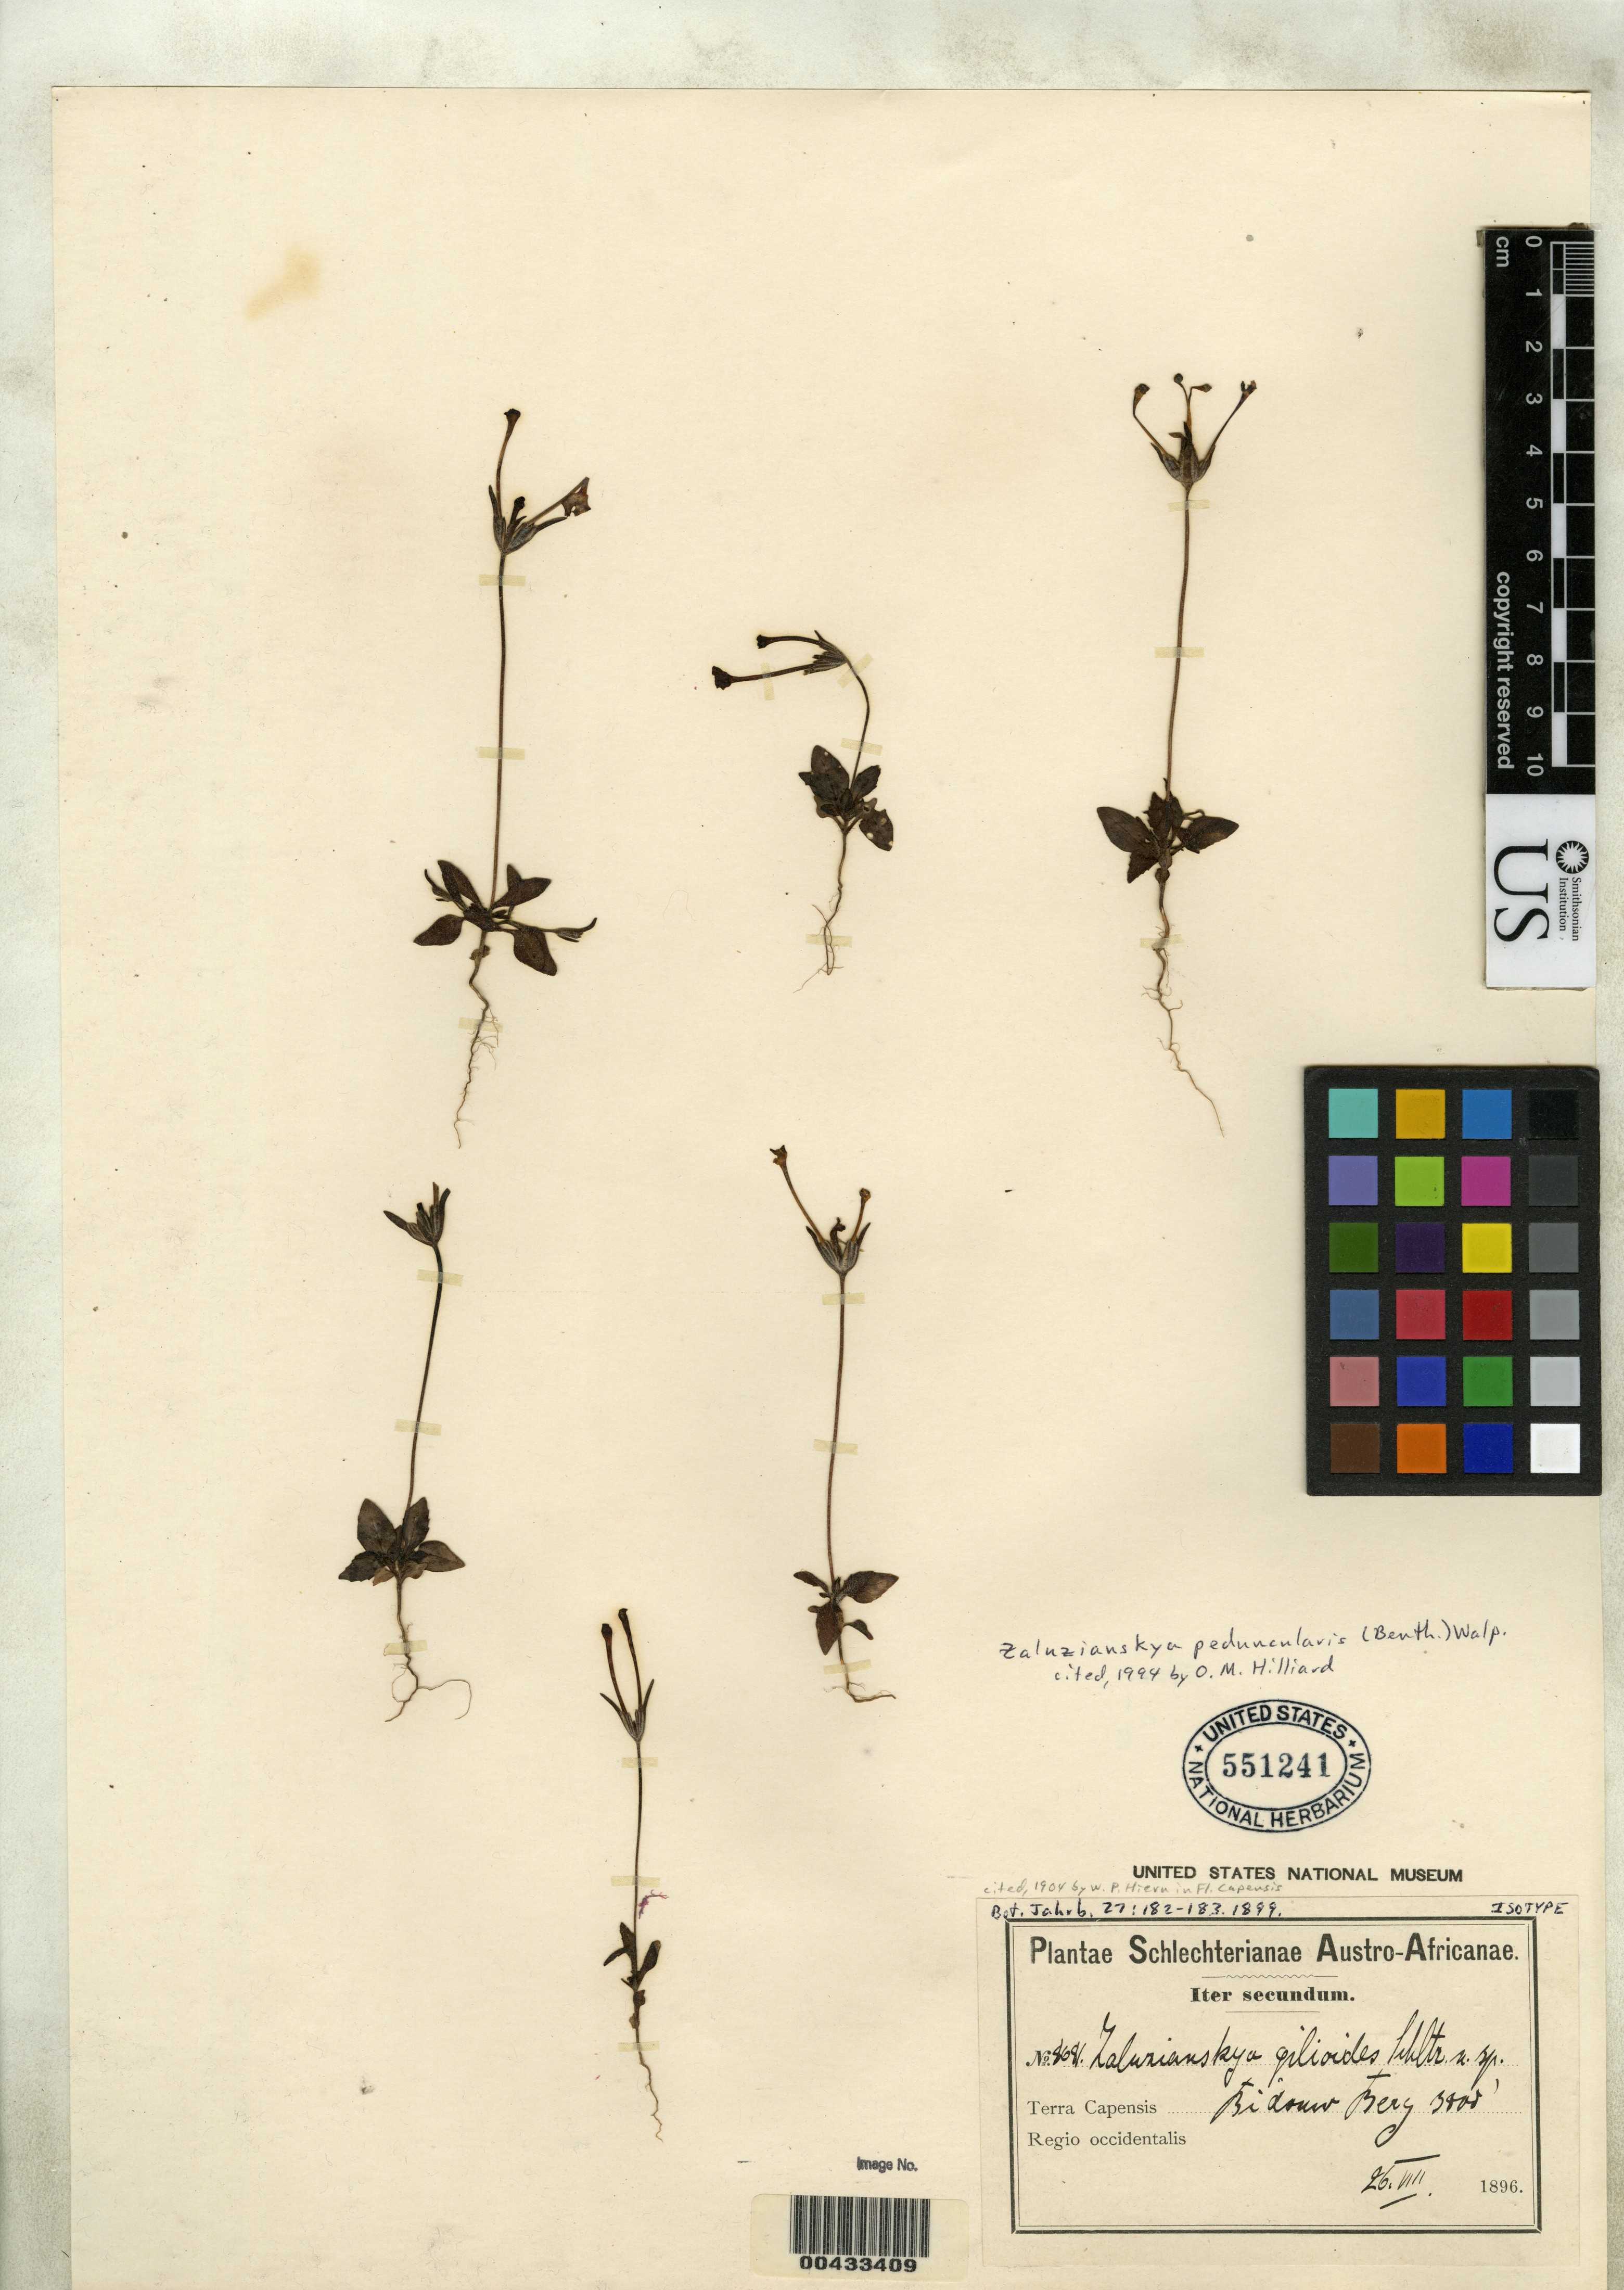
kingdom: Plantae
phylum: Tracheophyta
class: Magnoliopsida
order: Lamiales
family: Scrophulariaceae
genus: Zaluzianskya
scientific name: Zaluzianskya gilioides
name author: Schltr.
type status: Isotype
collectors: F. R. R. Schlechter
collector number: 8681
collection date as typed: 26 Aug 1896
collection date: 1896-08-26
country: South Africa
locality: Bidann Berg, terra Capensis, regio Occidentalis.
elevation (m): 1158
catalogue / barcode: US 551241